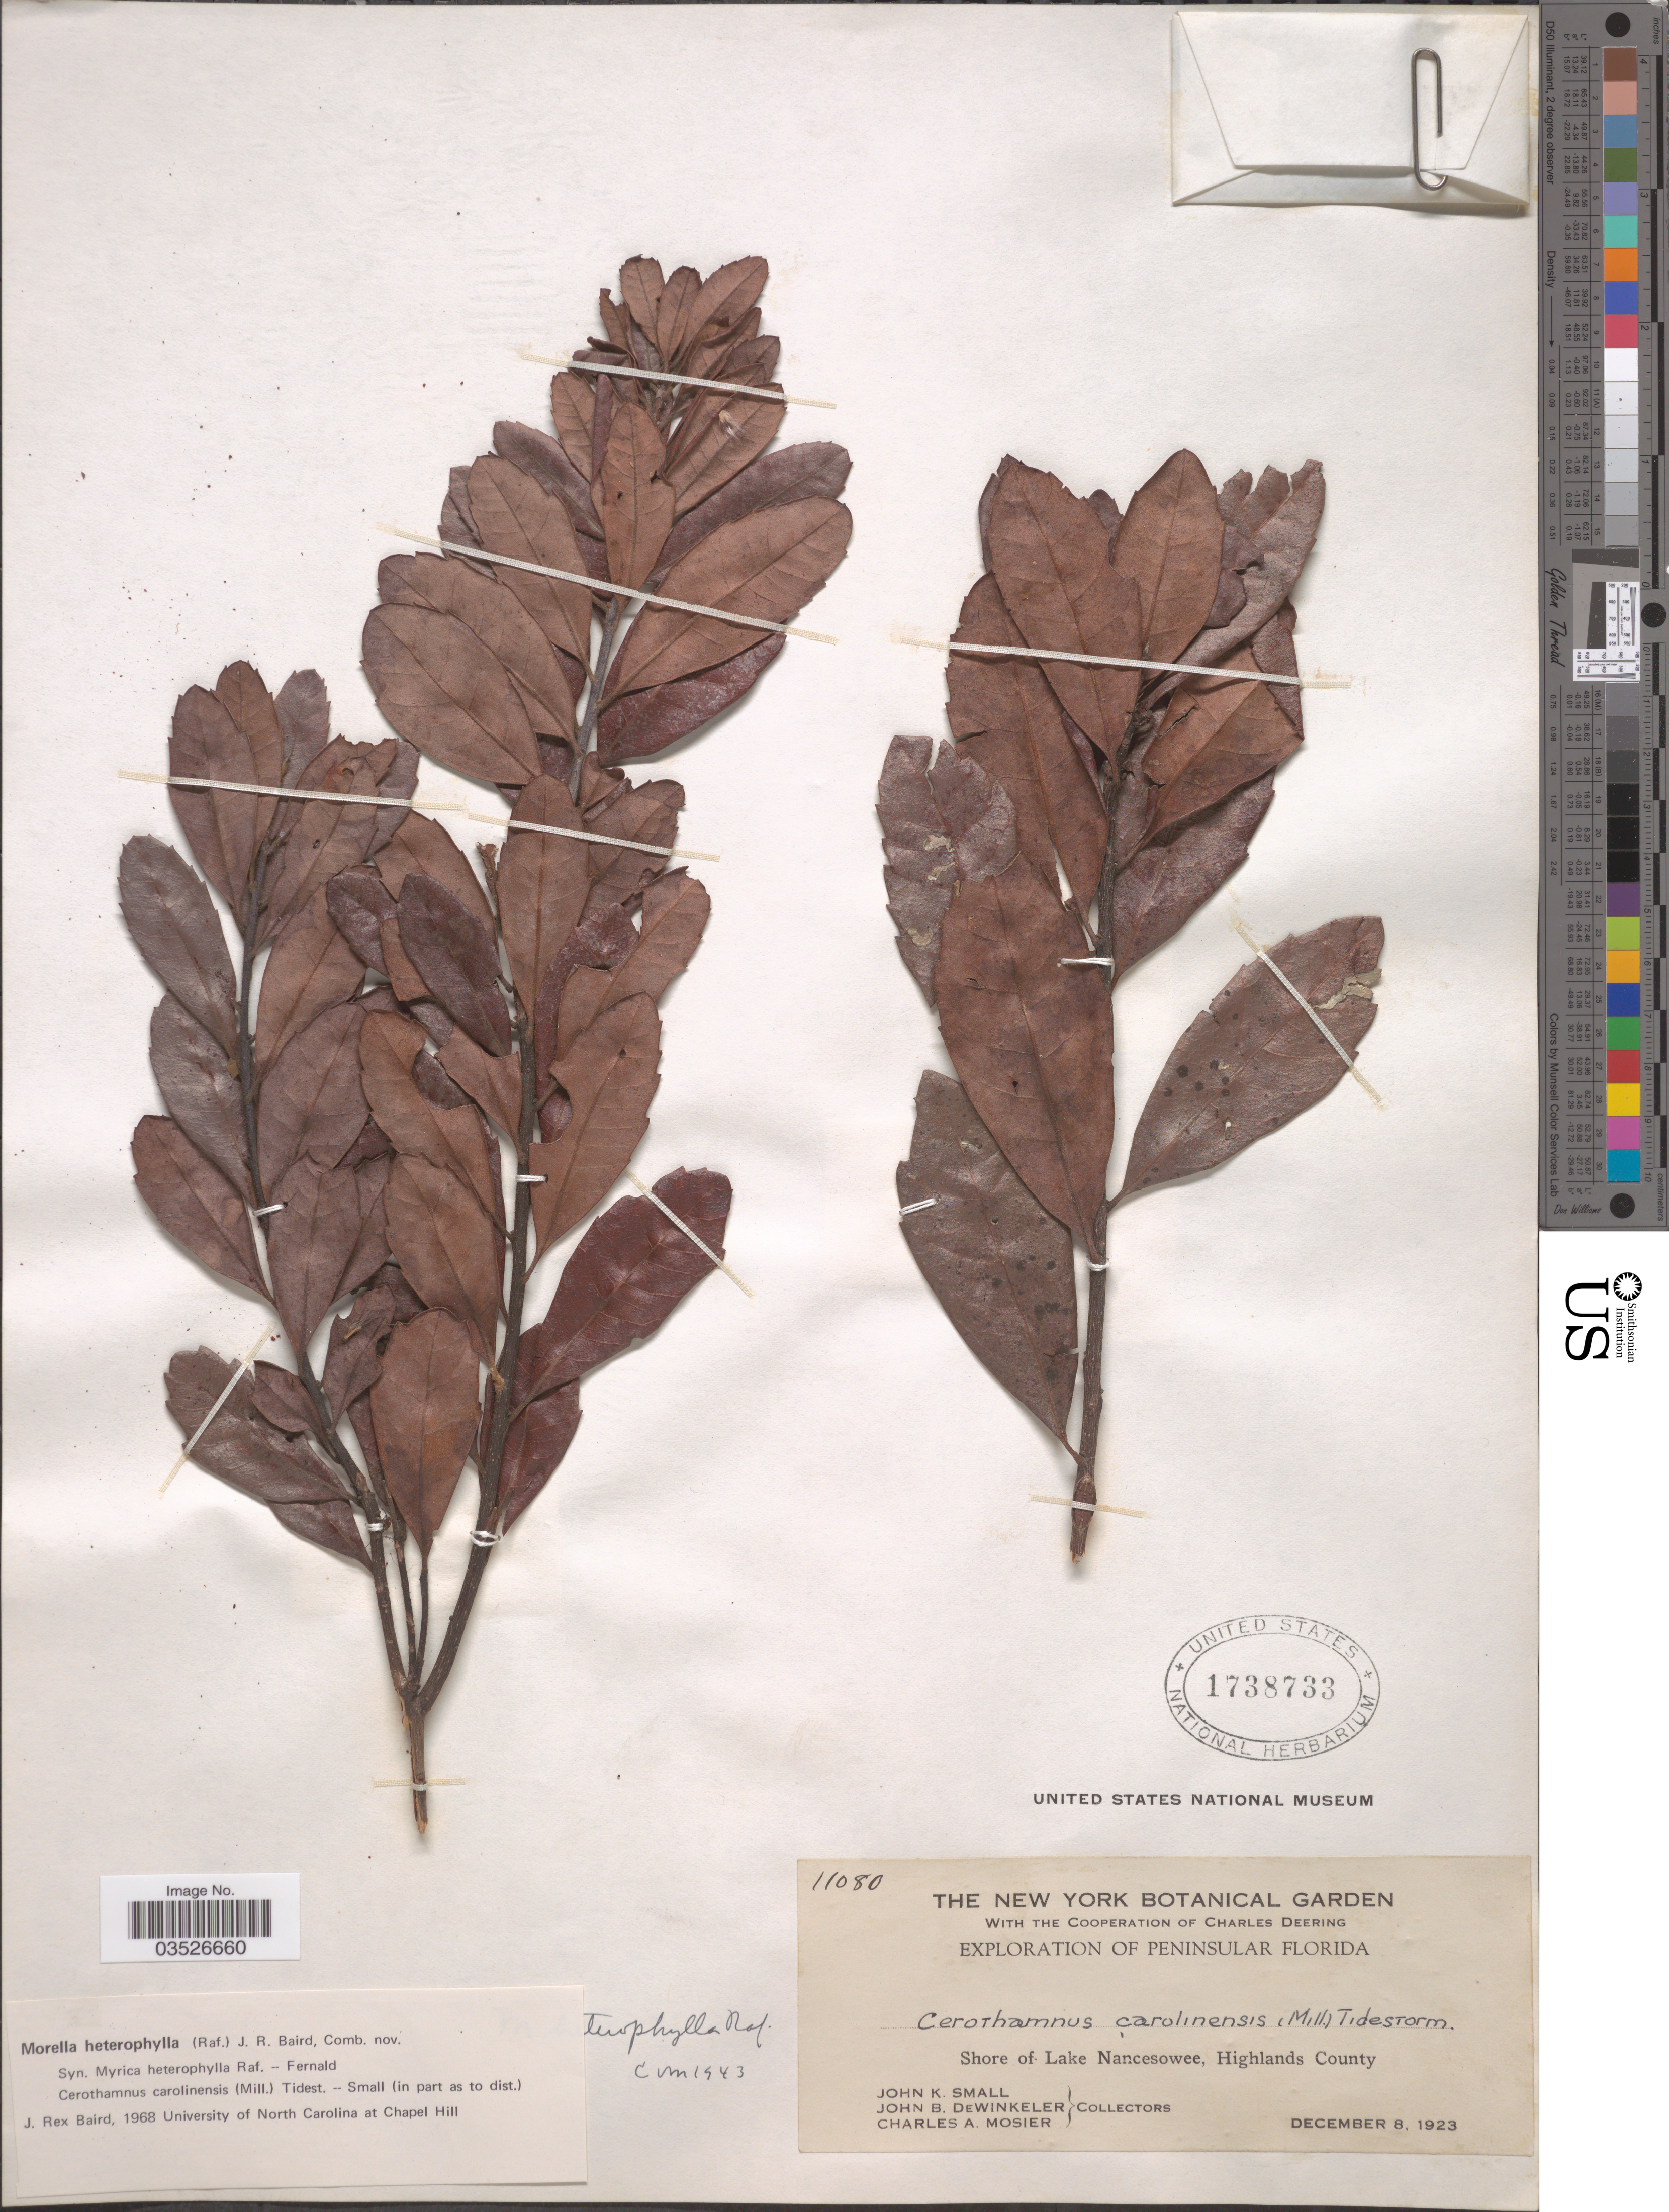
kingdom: Plantae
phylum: Tracheophyta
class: Magnoliopsida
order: Fagales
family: Myricaceae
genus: Morella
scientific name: Morella caroliniensis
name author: (Mill.) Small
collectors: J. K. Small, J. B. Dewinkeler & C. A. Mosier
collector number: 11080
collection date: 1923-12-08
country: United States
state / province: Florida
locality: Peninsular Florida. Shore of Lake Nancesowee, Highlands County.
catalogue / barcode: US 1738733